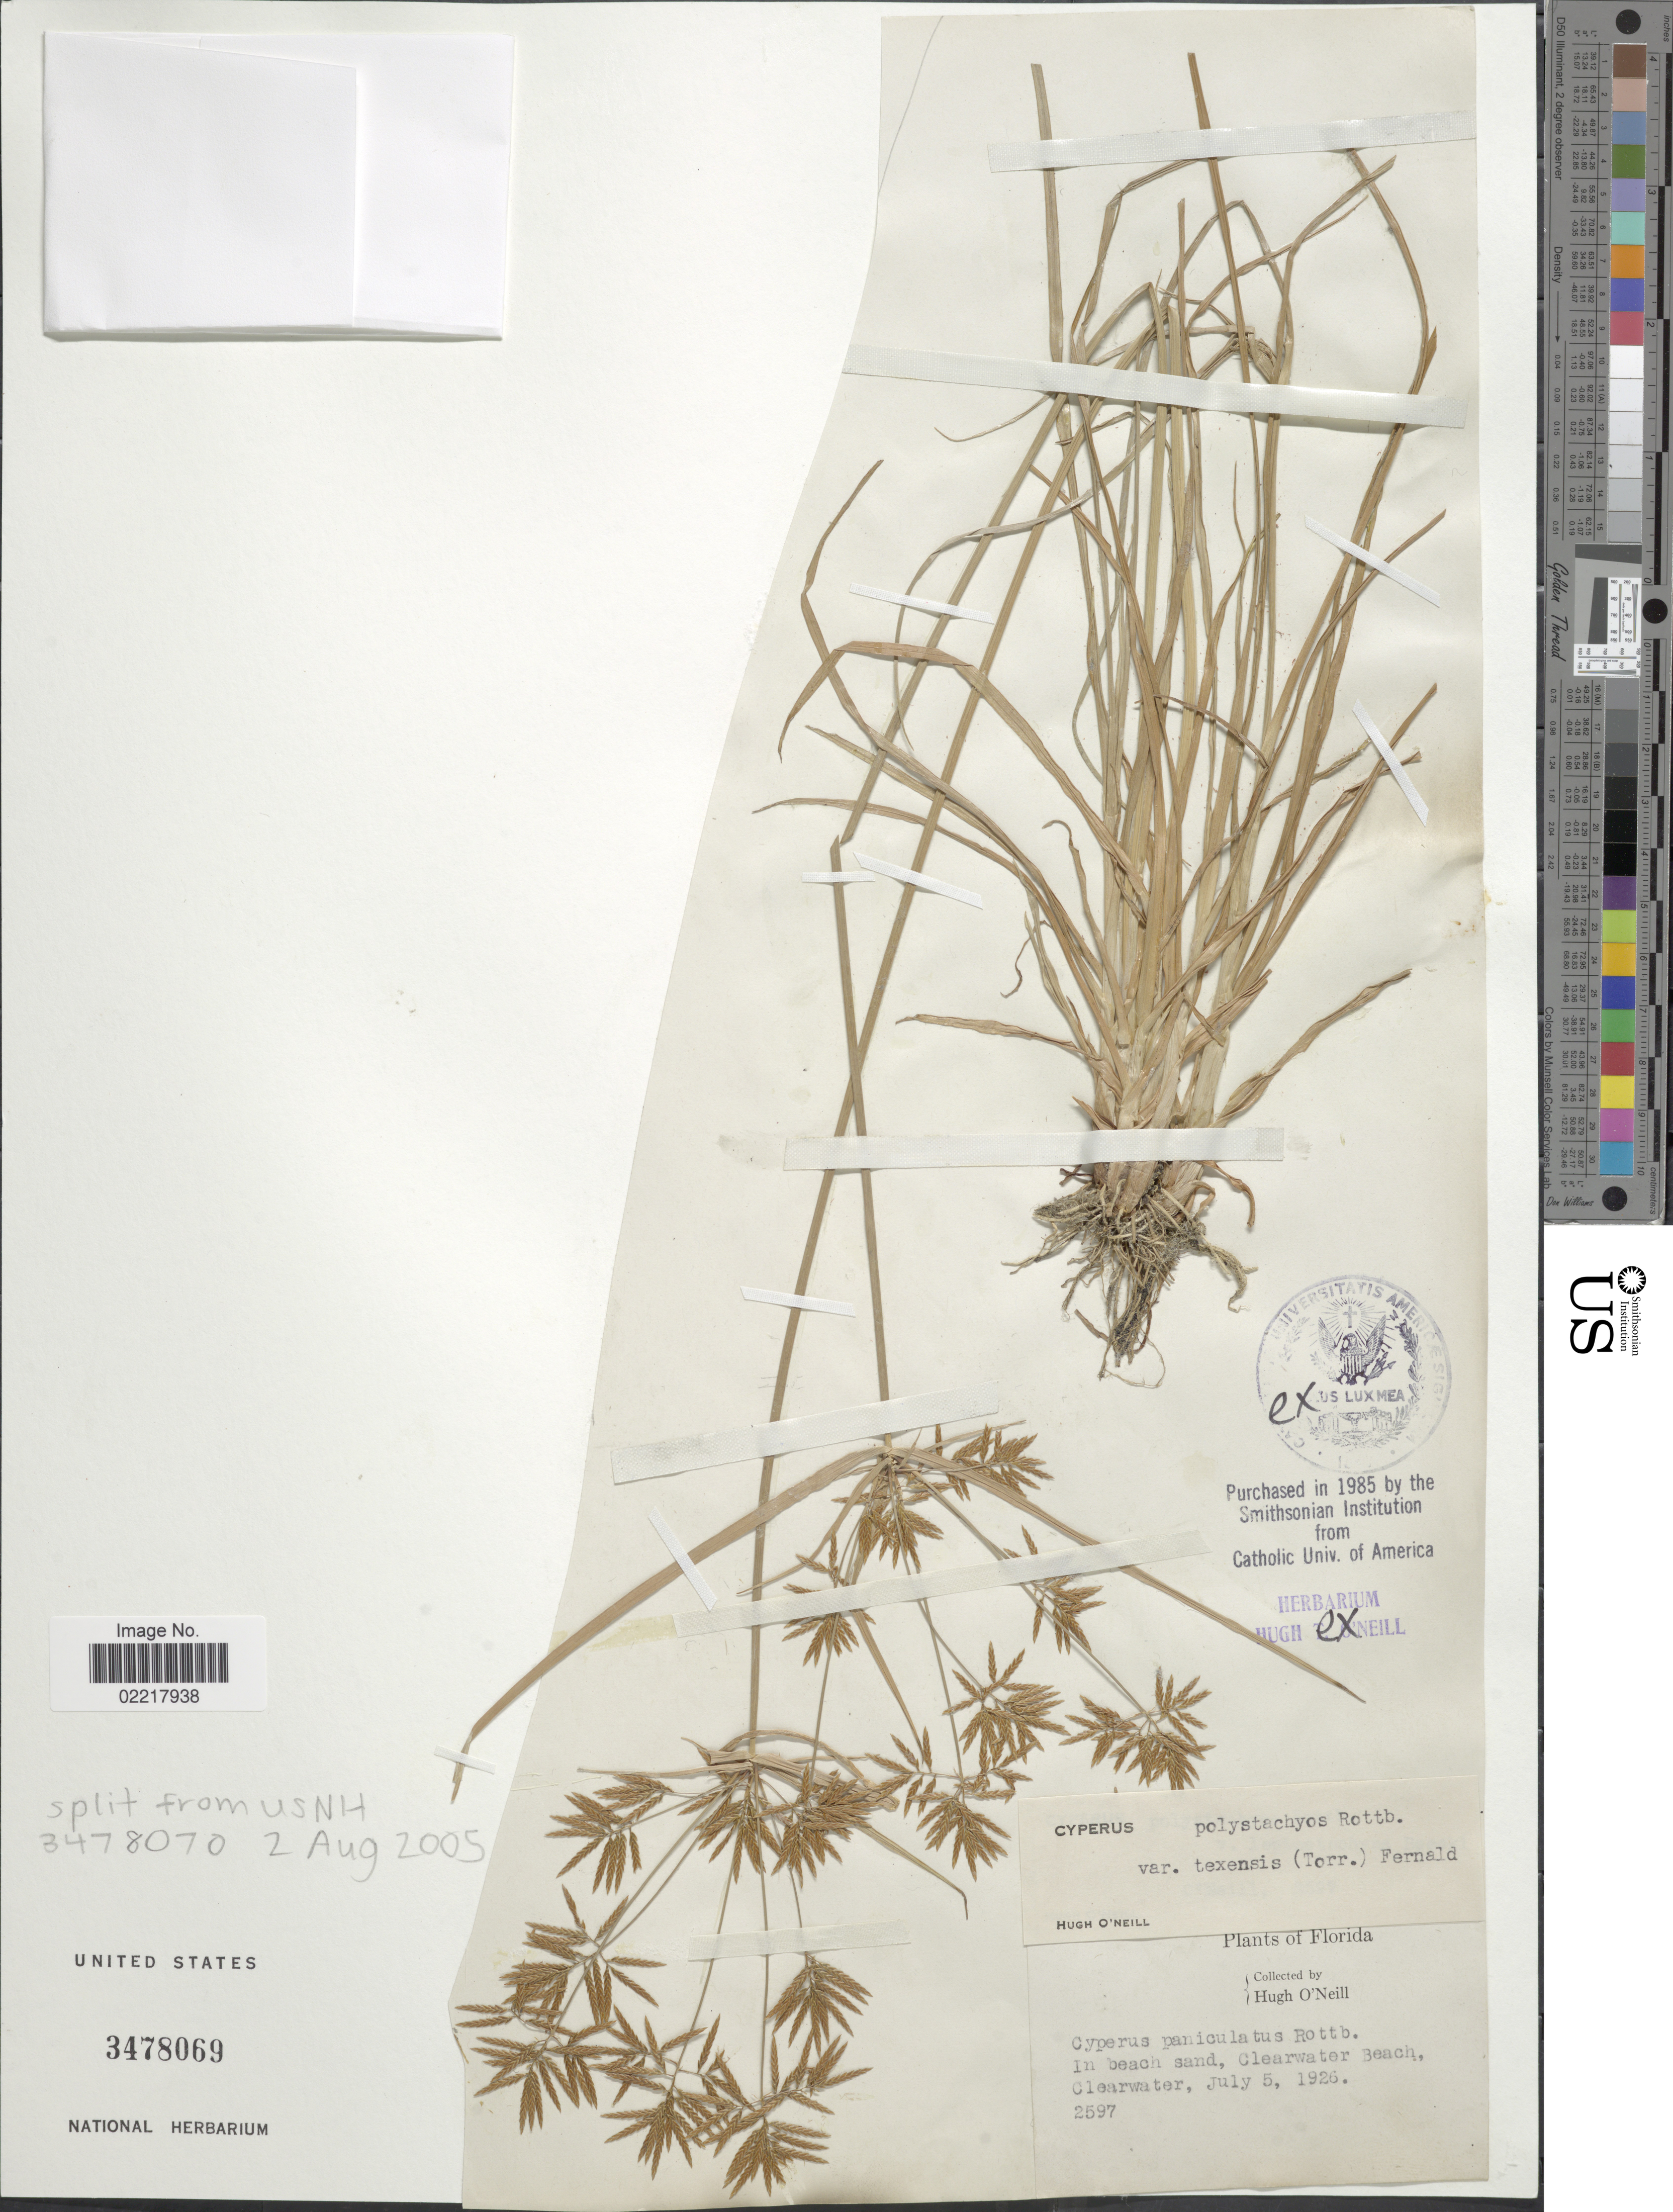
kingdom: Plantae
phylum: Tracheophyta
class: Liliopsida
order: Poales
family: Cyperaceae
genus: Cyperus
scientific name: Cyperus polystachyos var. texensis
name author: (Torr.) Fernald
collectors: H. O'Neill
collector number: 2597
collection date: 1926-07-05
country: United States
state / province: Florida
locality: In beach sand, Clearwater Beach, Clearwater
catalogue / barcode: US 3478069